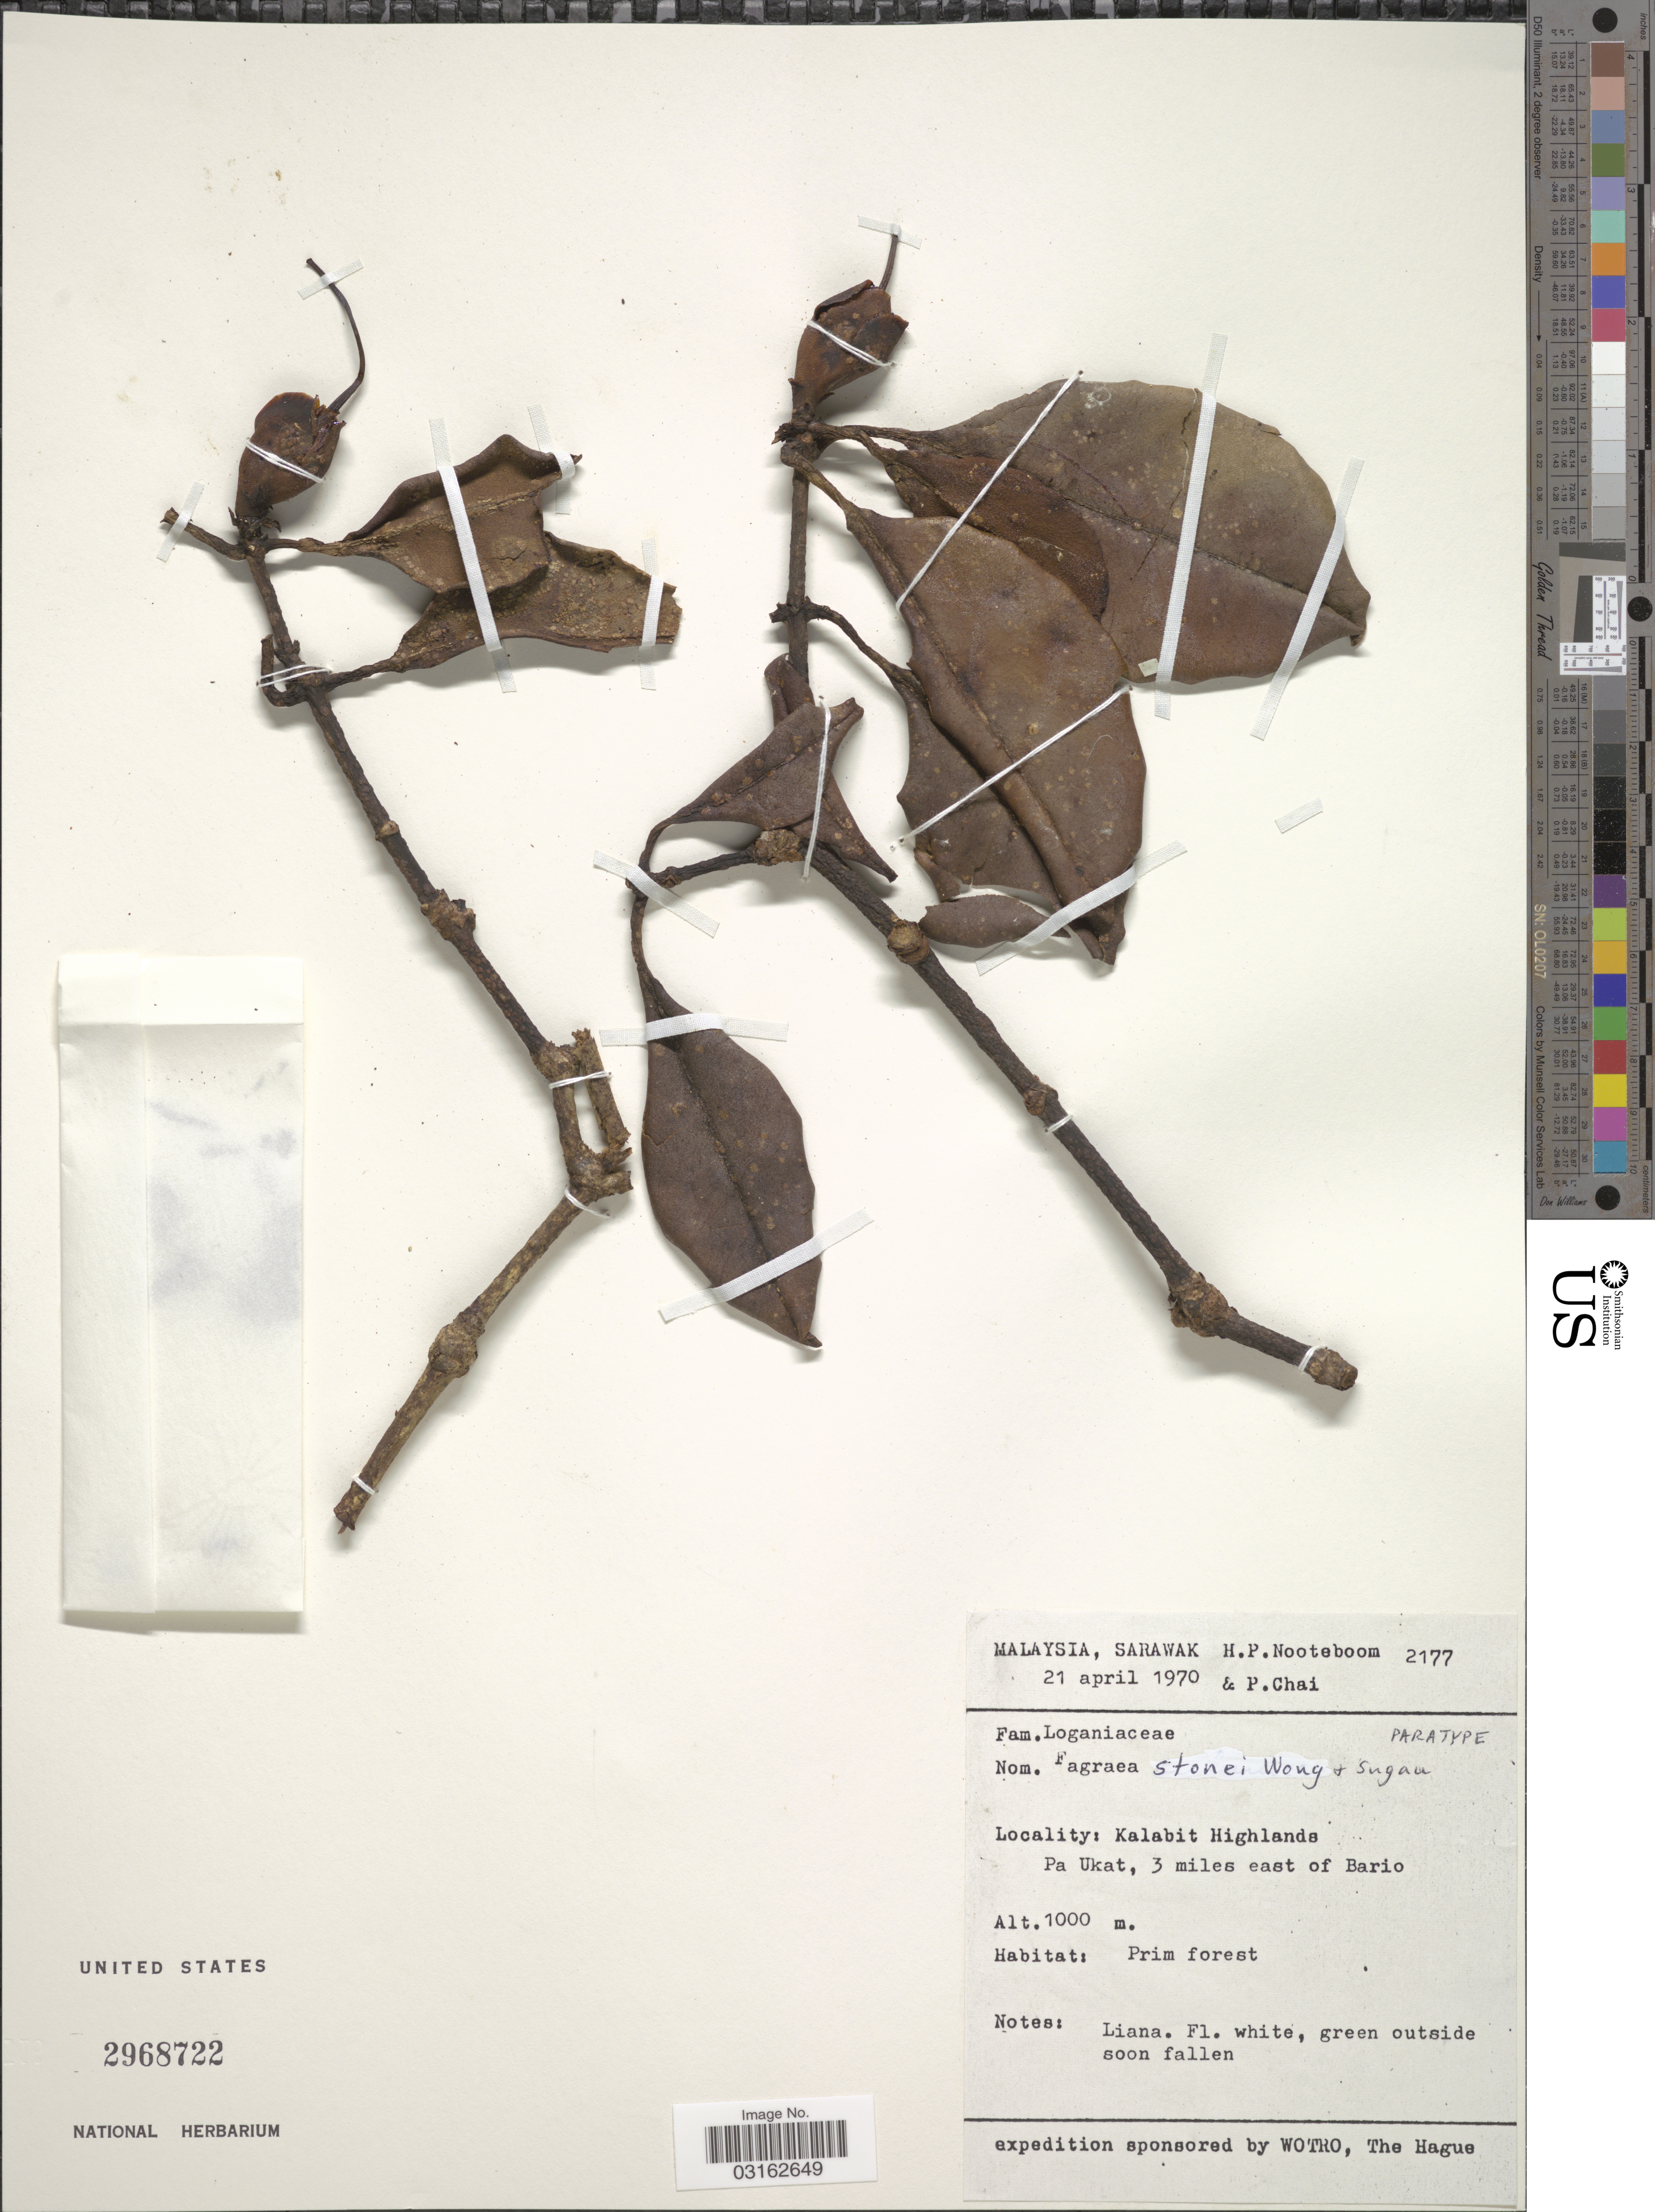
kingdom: Plantae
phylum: Tracheophyta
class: Magnoliopsida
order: Gentianales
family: Gentianaceae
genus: Fagraea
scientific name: Fagraea stonei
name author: K.M. Wong & Sugau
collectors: H. P. Nooteboom & P. Chai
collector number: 2177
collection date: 1970-04-21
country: Malaysia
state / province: Sarawak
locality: Kalabit Highlands, Pa Ukat, 3 miles east of Bario.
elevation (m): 1000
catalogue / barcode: US 2968722